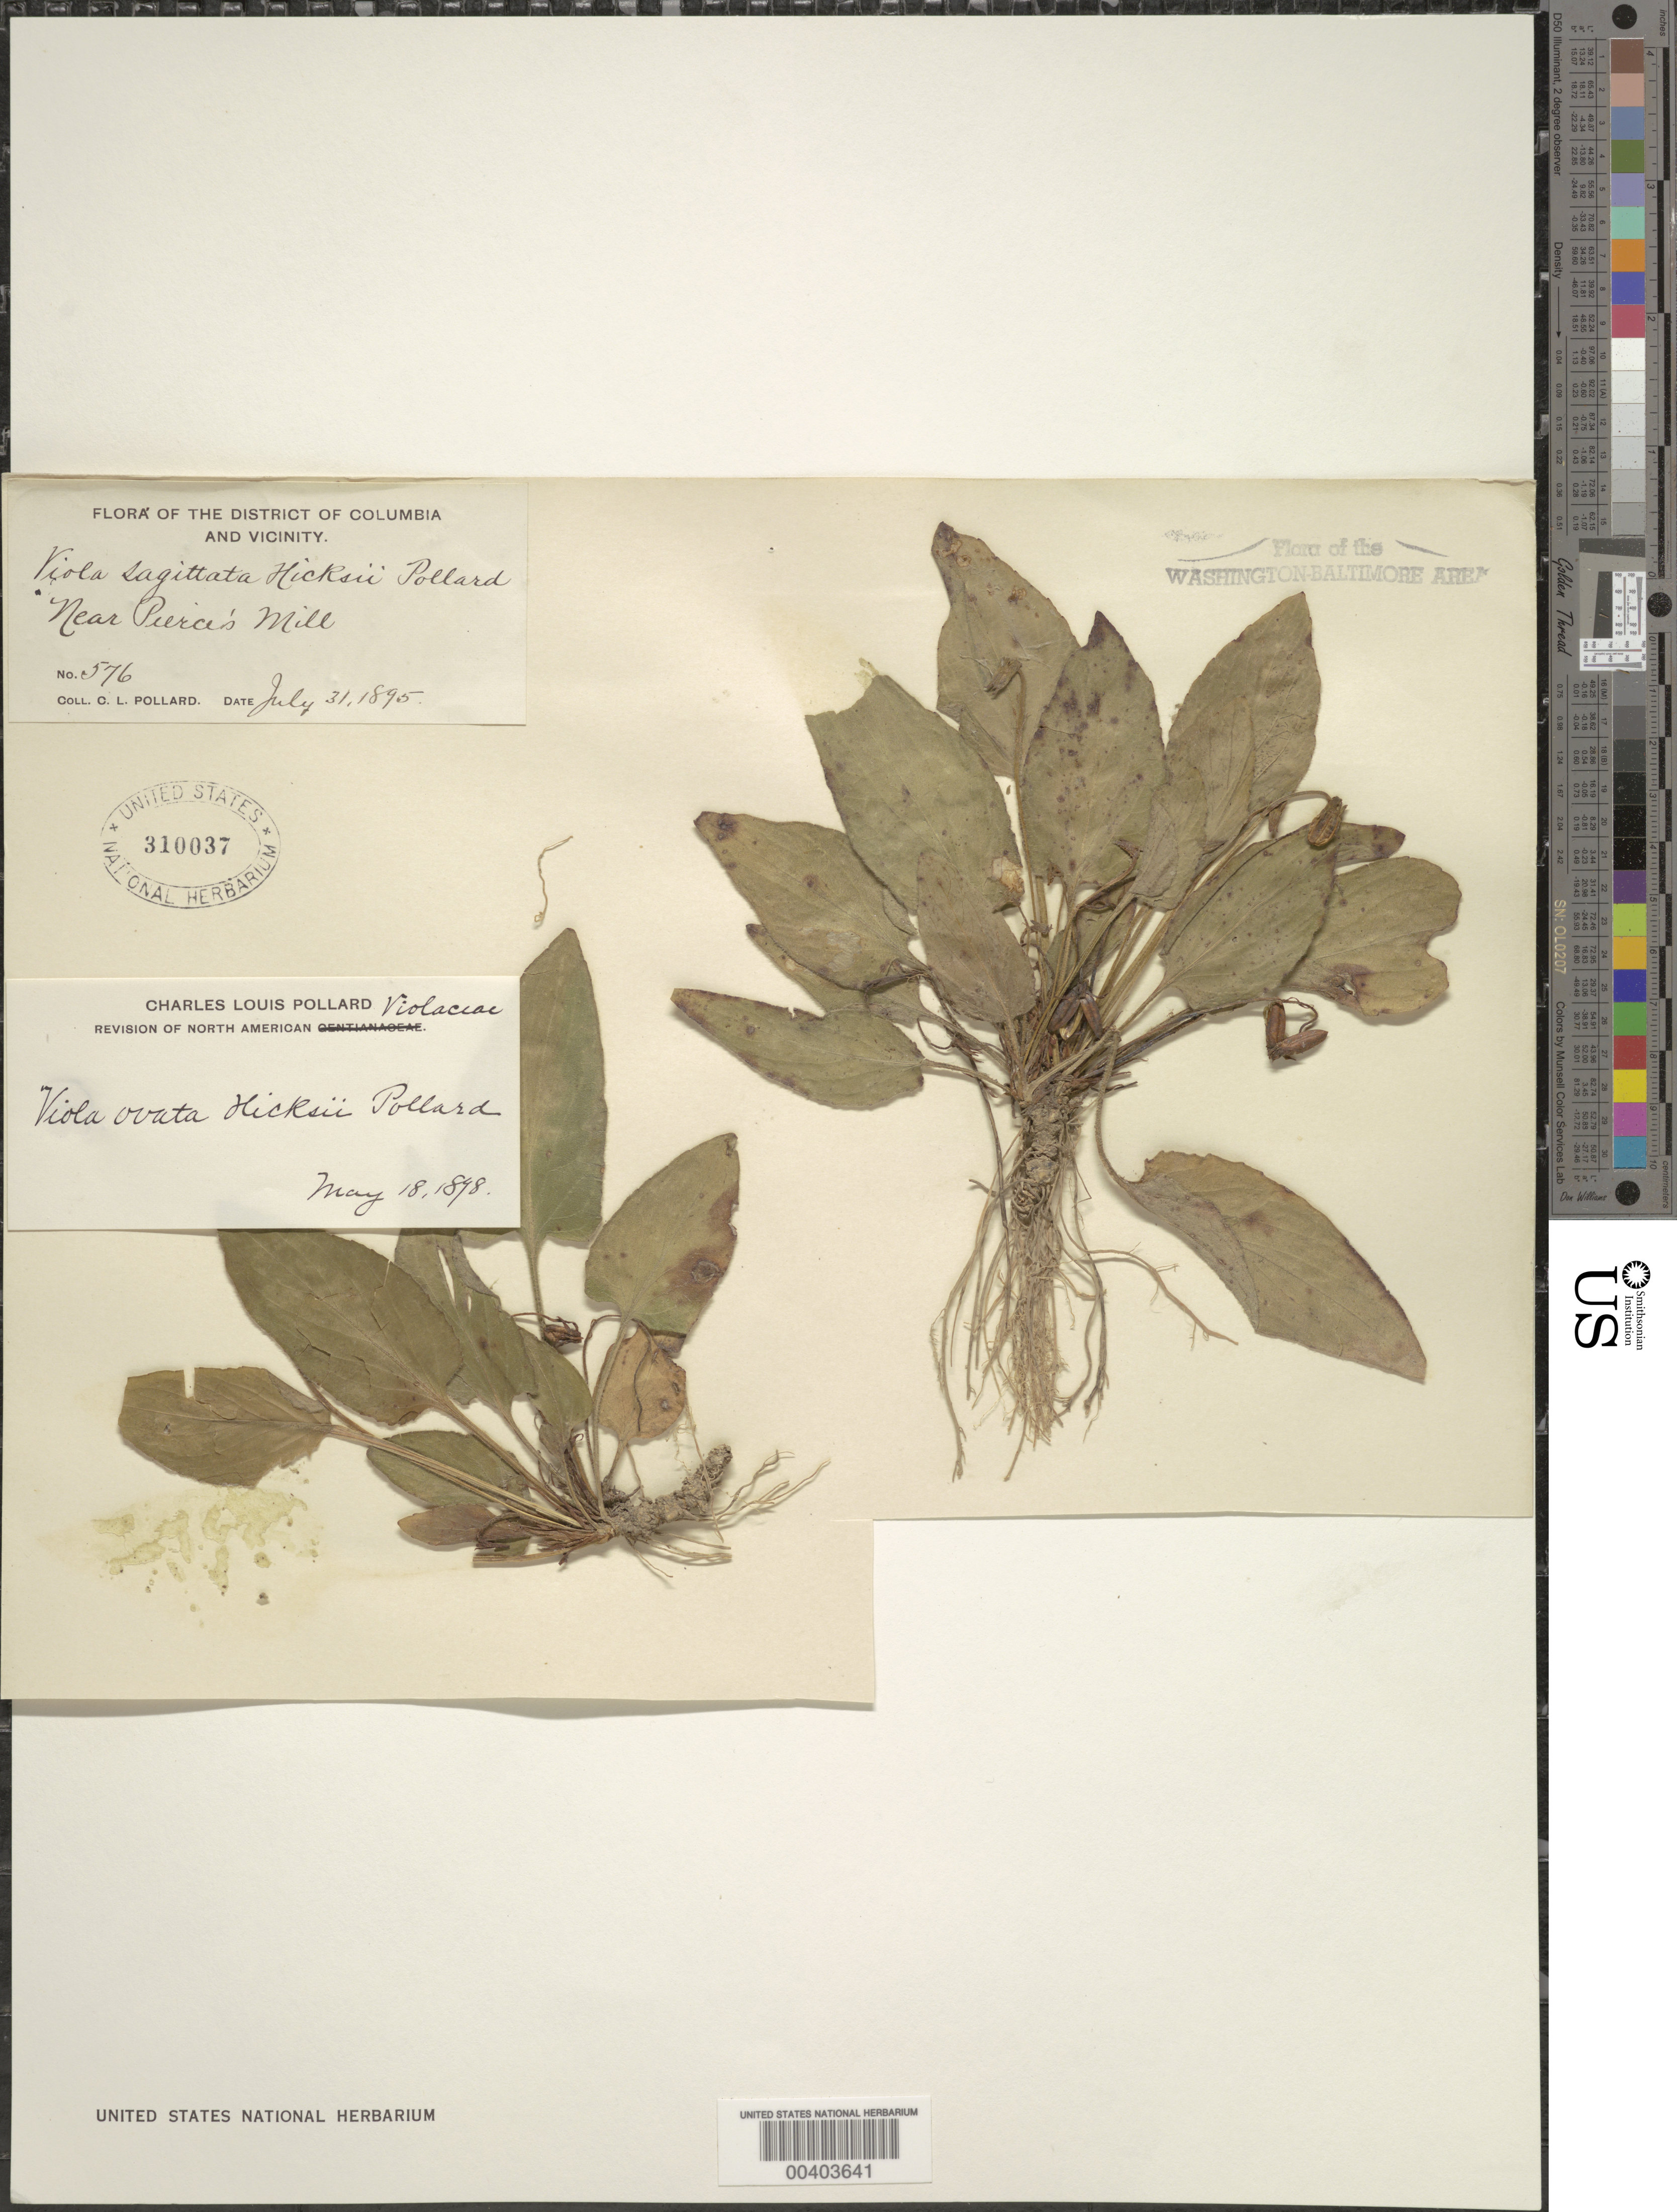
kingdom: Plantae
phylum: Tracheophyta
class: Magnoliopsida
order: Malpighiales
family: Violaceae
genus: Viola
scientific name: Viola sagittata var. ovata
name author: (Nutt.) Torr. & A. Gray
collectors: C. L. Pollard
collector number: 576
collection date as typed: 31 Jul 1895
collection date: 1895-07-31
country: United States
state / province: District of Columbia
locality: Near Pierce's Mill Rock Creek Park & vicinity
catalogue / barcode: US 310037